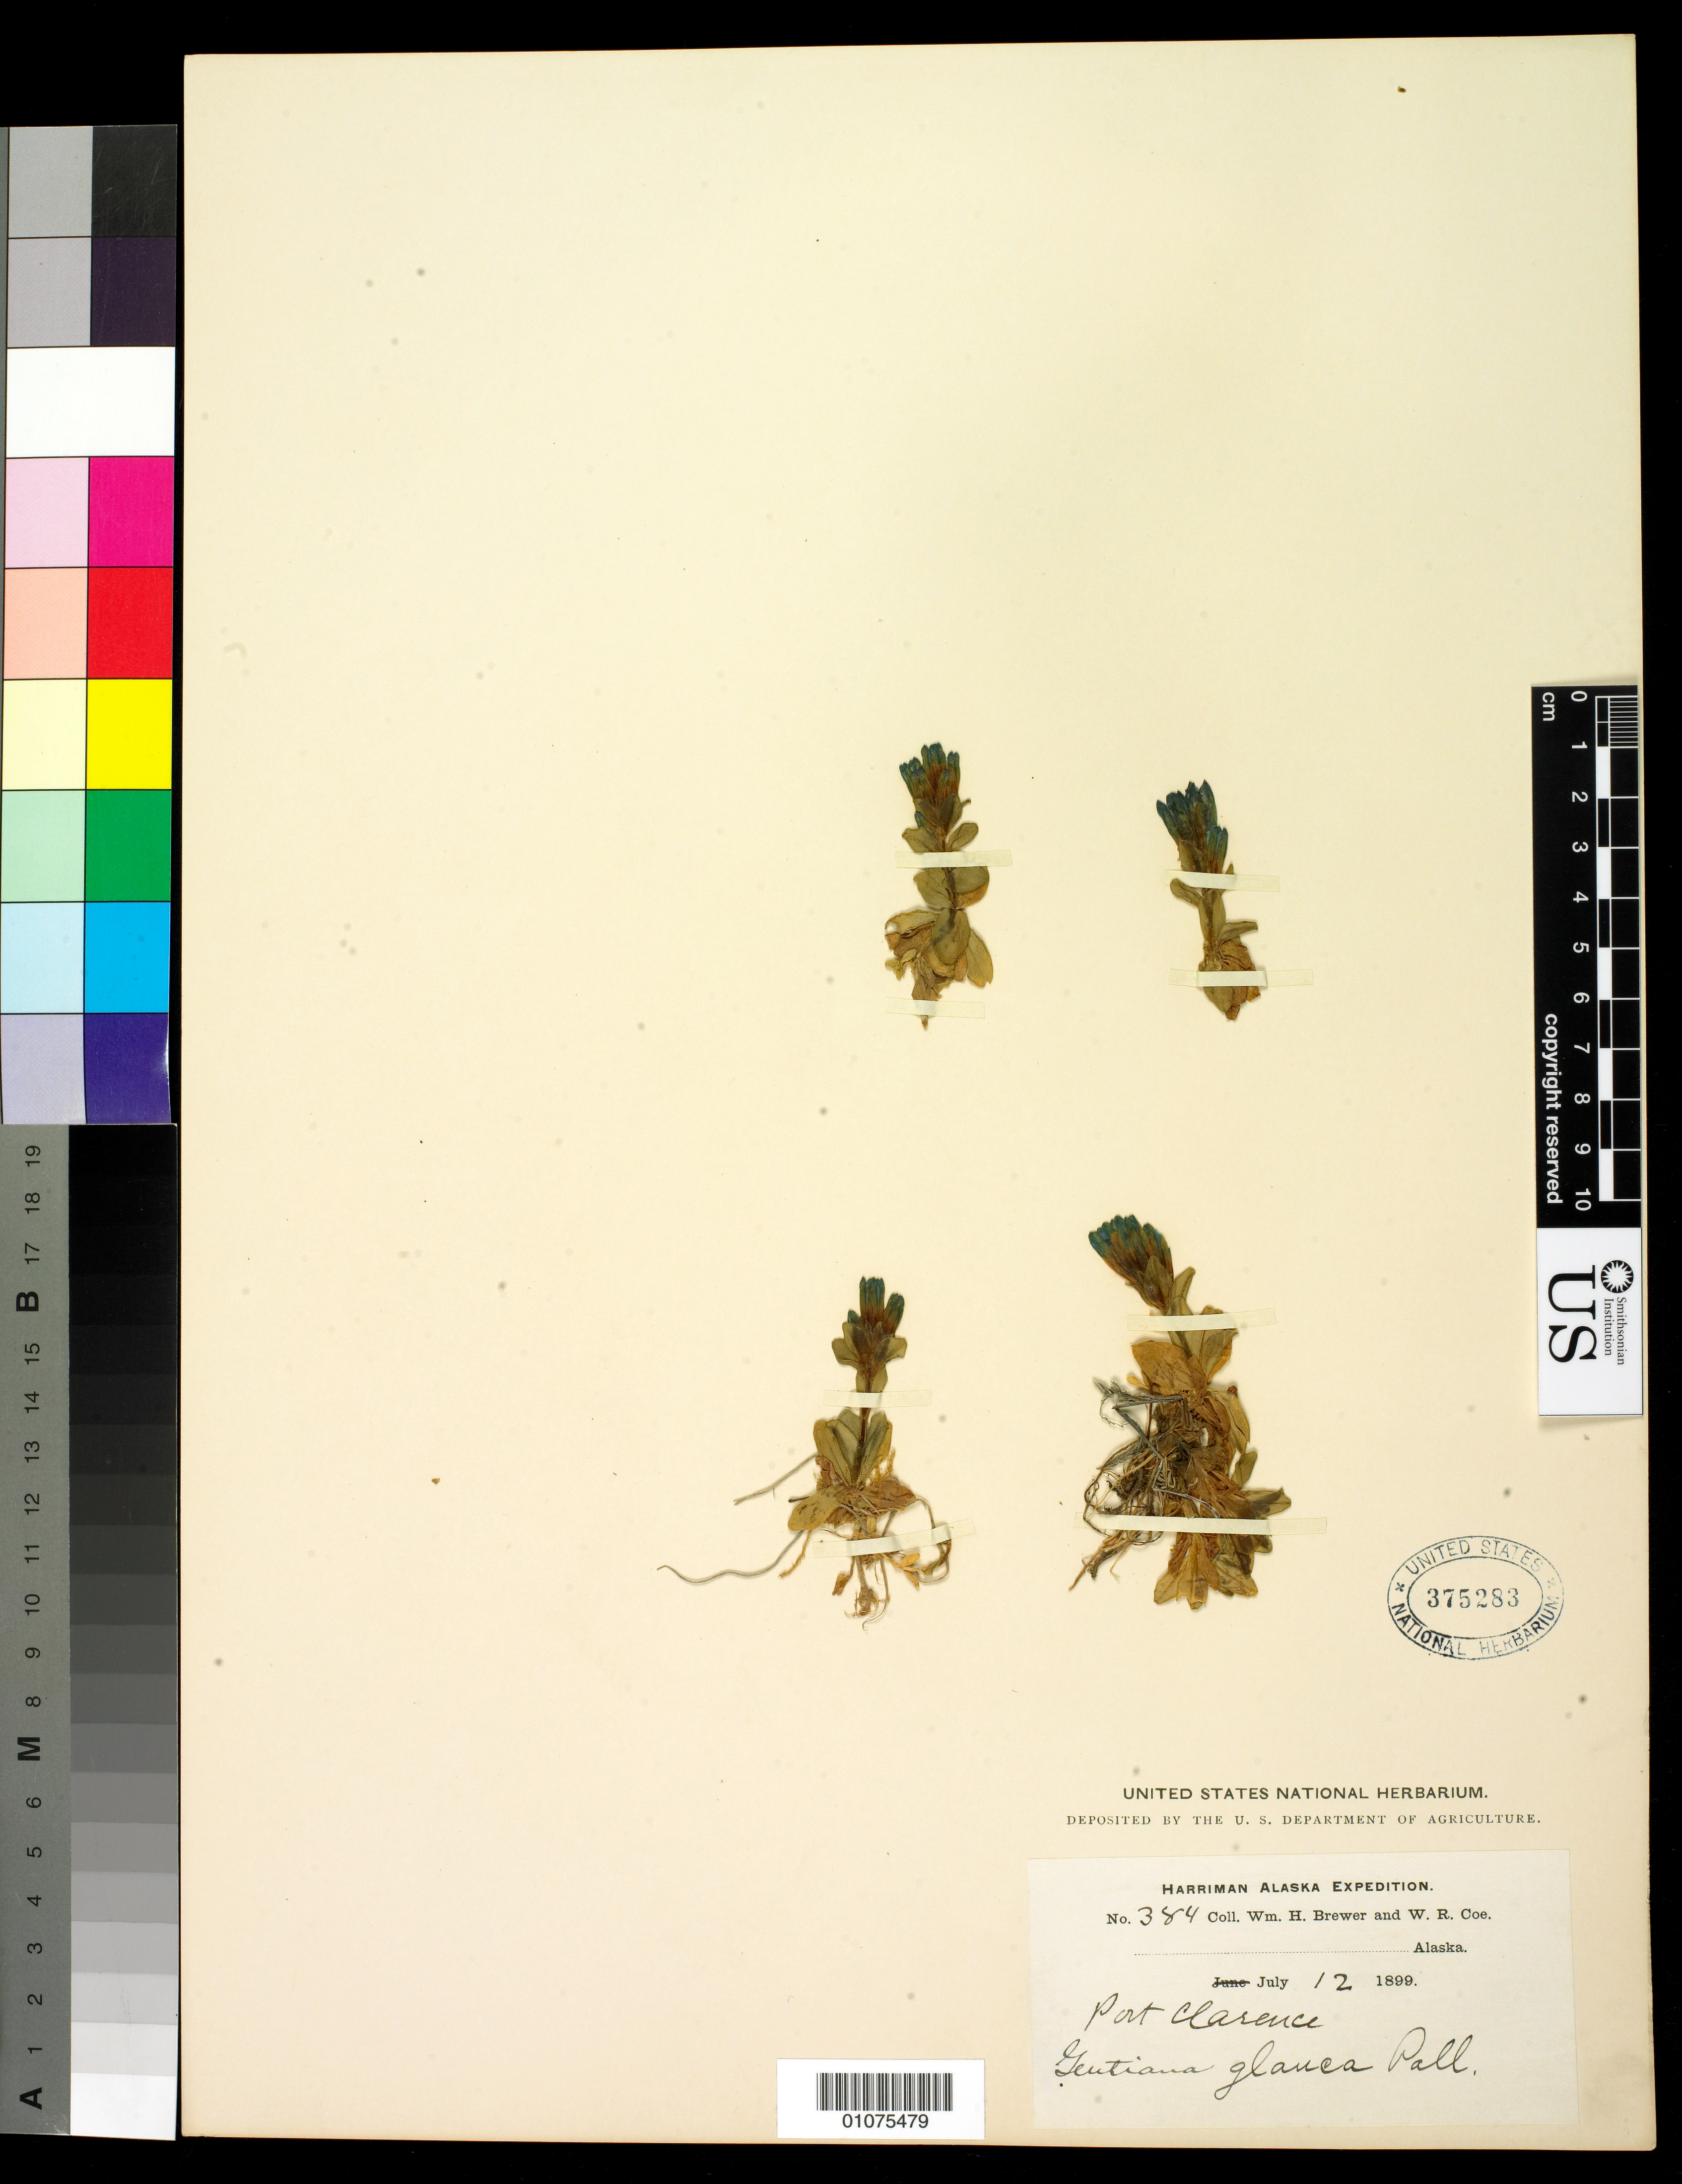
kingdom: Plantae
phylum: Tracheophyta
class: Magnoliopsida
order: Gentianales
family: Gentianaceae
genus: Gentiana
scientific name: Gentiana glauca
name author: Pall.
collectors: W. H. Brewer & W. Coe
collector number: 384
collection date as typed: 12 Jul 1899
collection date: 1899-07-12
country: United States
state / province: Alaska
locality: Port Clarence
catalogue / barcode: US 375283